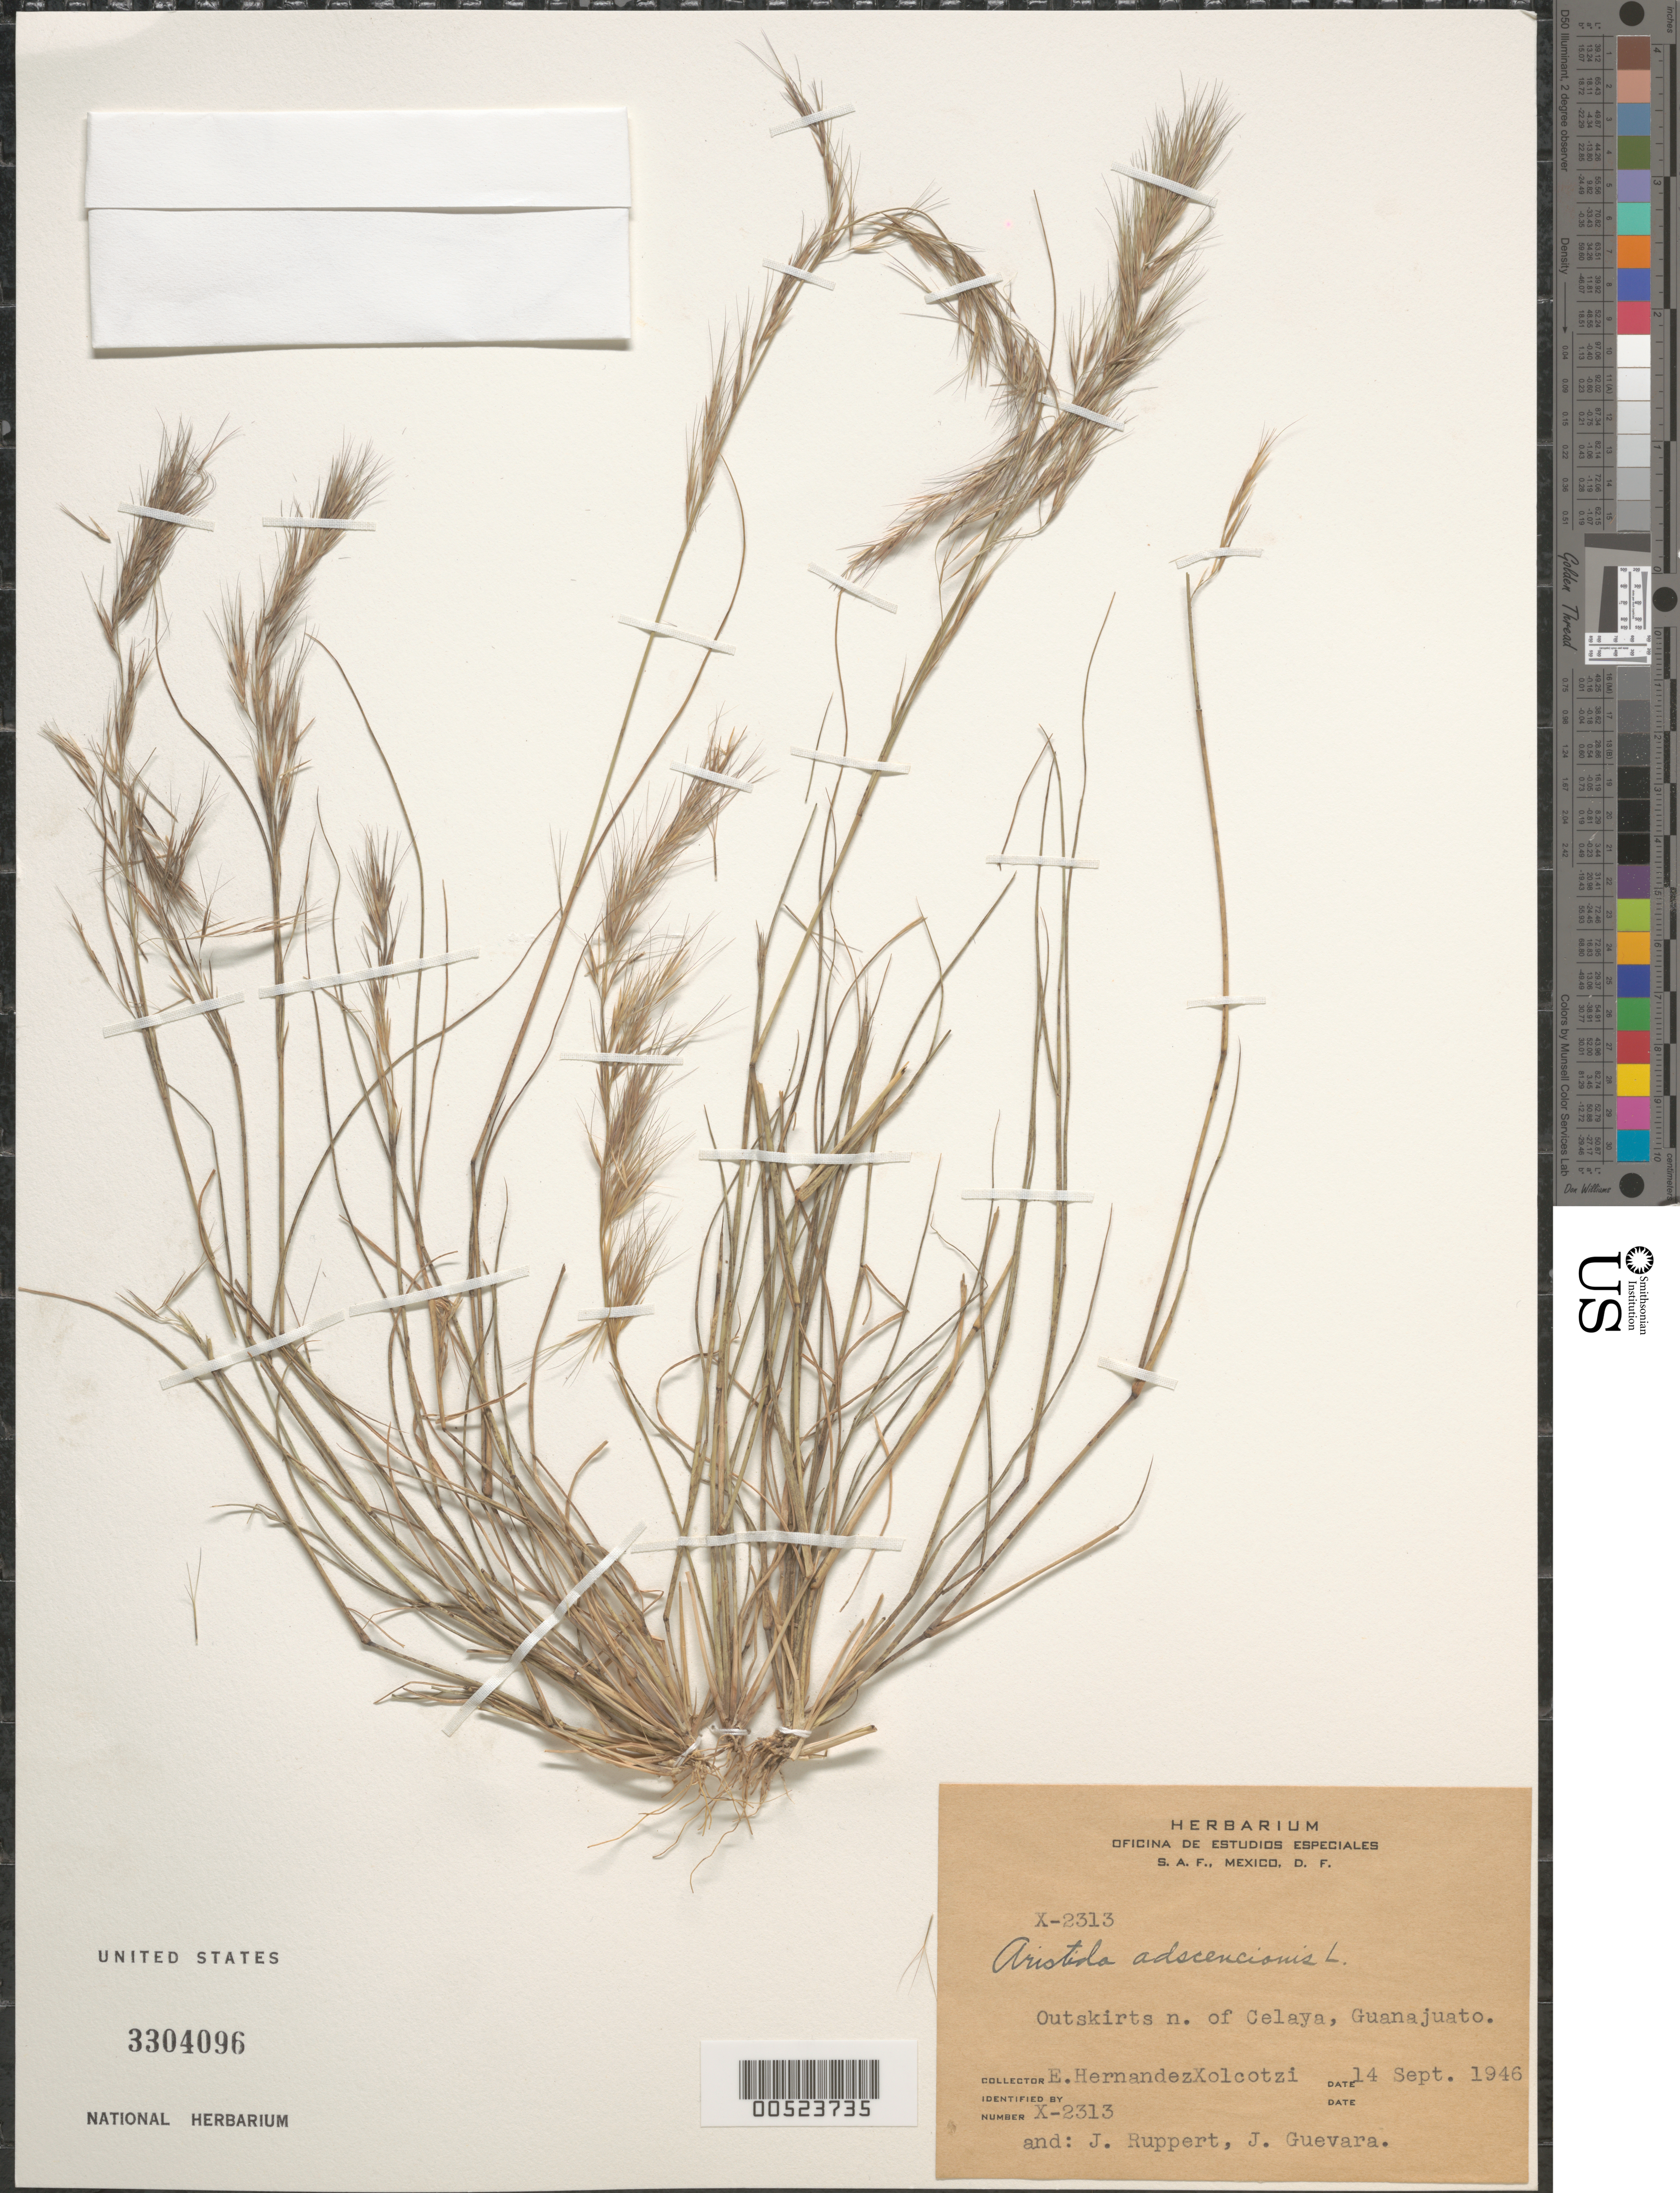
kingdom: Plantae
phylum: Tracheophyta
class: Liliopsida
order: Poales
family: Poaceae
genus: Aristida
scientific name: Aristida adscensionis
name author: L.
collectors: E. I. Hernández-X., J. Ruppert & J. Guevara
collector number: X-2313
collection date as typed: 14 Sep 1946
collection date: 1946-09-14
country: Mexico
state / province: Guanajuato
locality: Outskirts N of Celaya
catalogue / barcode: US 3304096